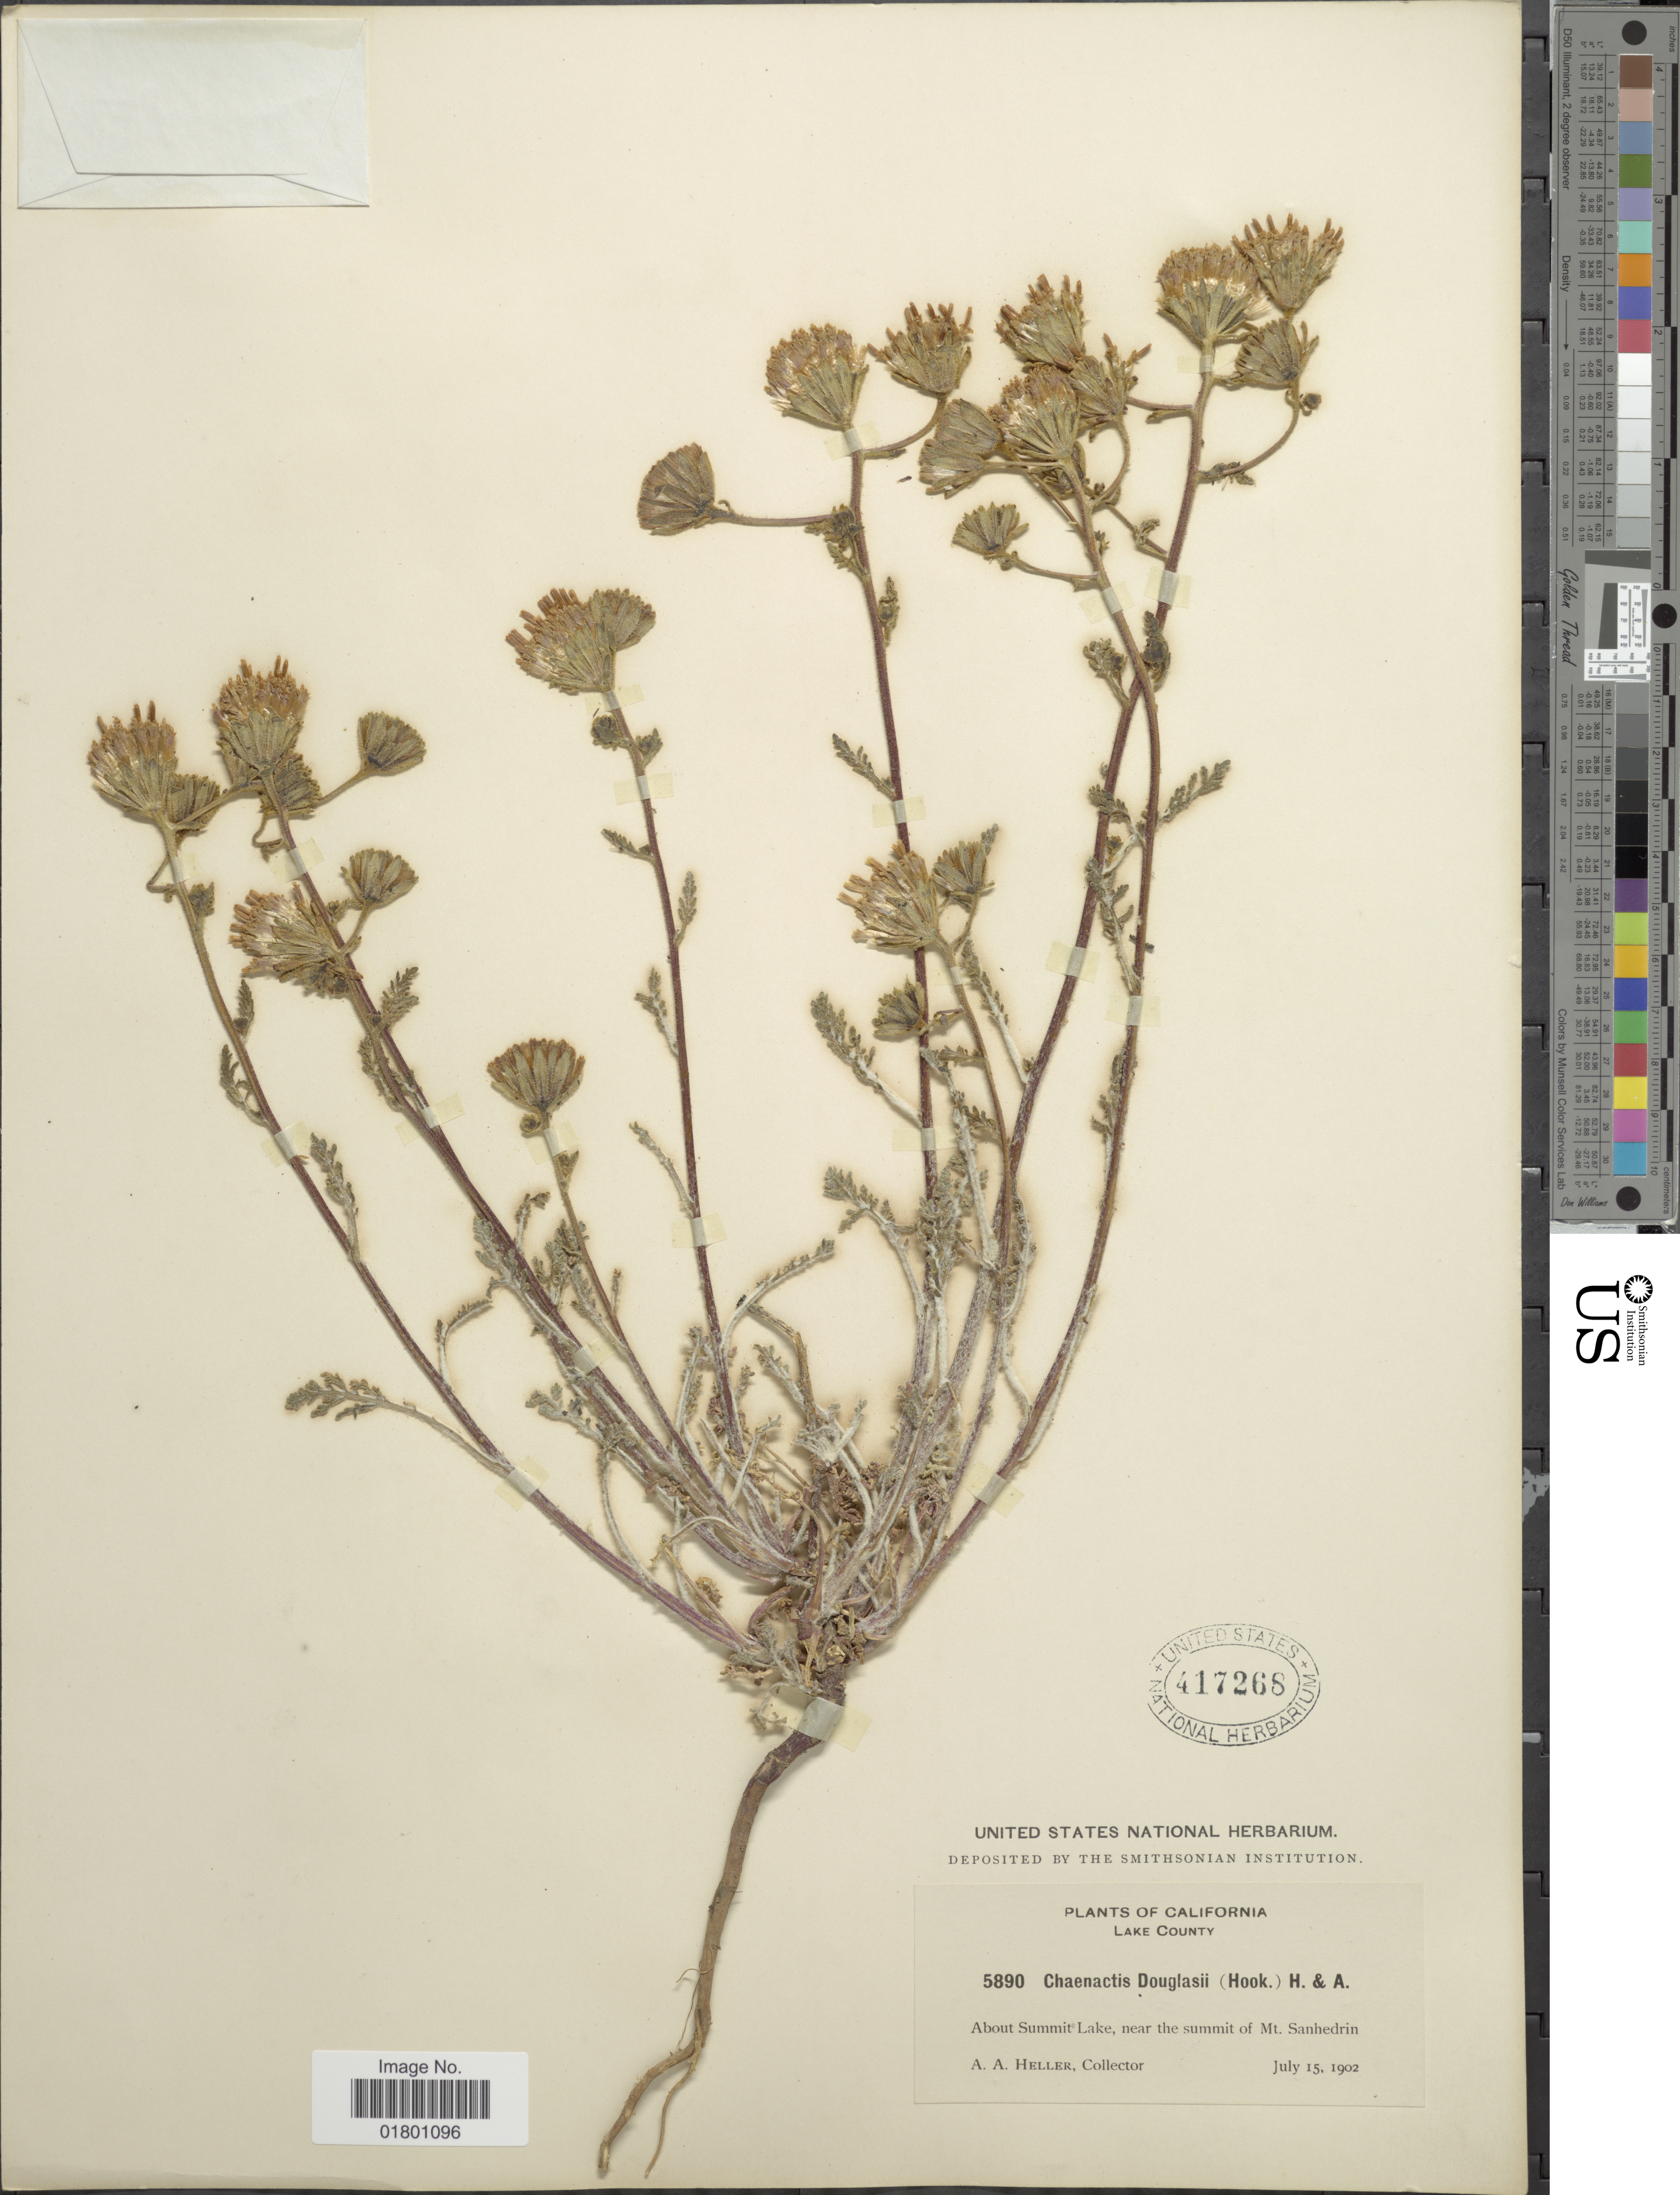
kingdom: Plantae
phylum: Tracheophyta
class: Magnoliopsida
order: Asterales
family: Asteraceae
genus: Chaenactis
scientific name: Chaenactis douglasii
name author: Hook. & Arn.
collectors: A. A. Heller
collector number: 5890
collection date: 1902-07-15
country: United States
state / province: California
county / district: Lake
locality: Lake County, About Summit Lake, near the summit of Mt. Sanhedrin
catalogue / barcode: US 417268